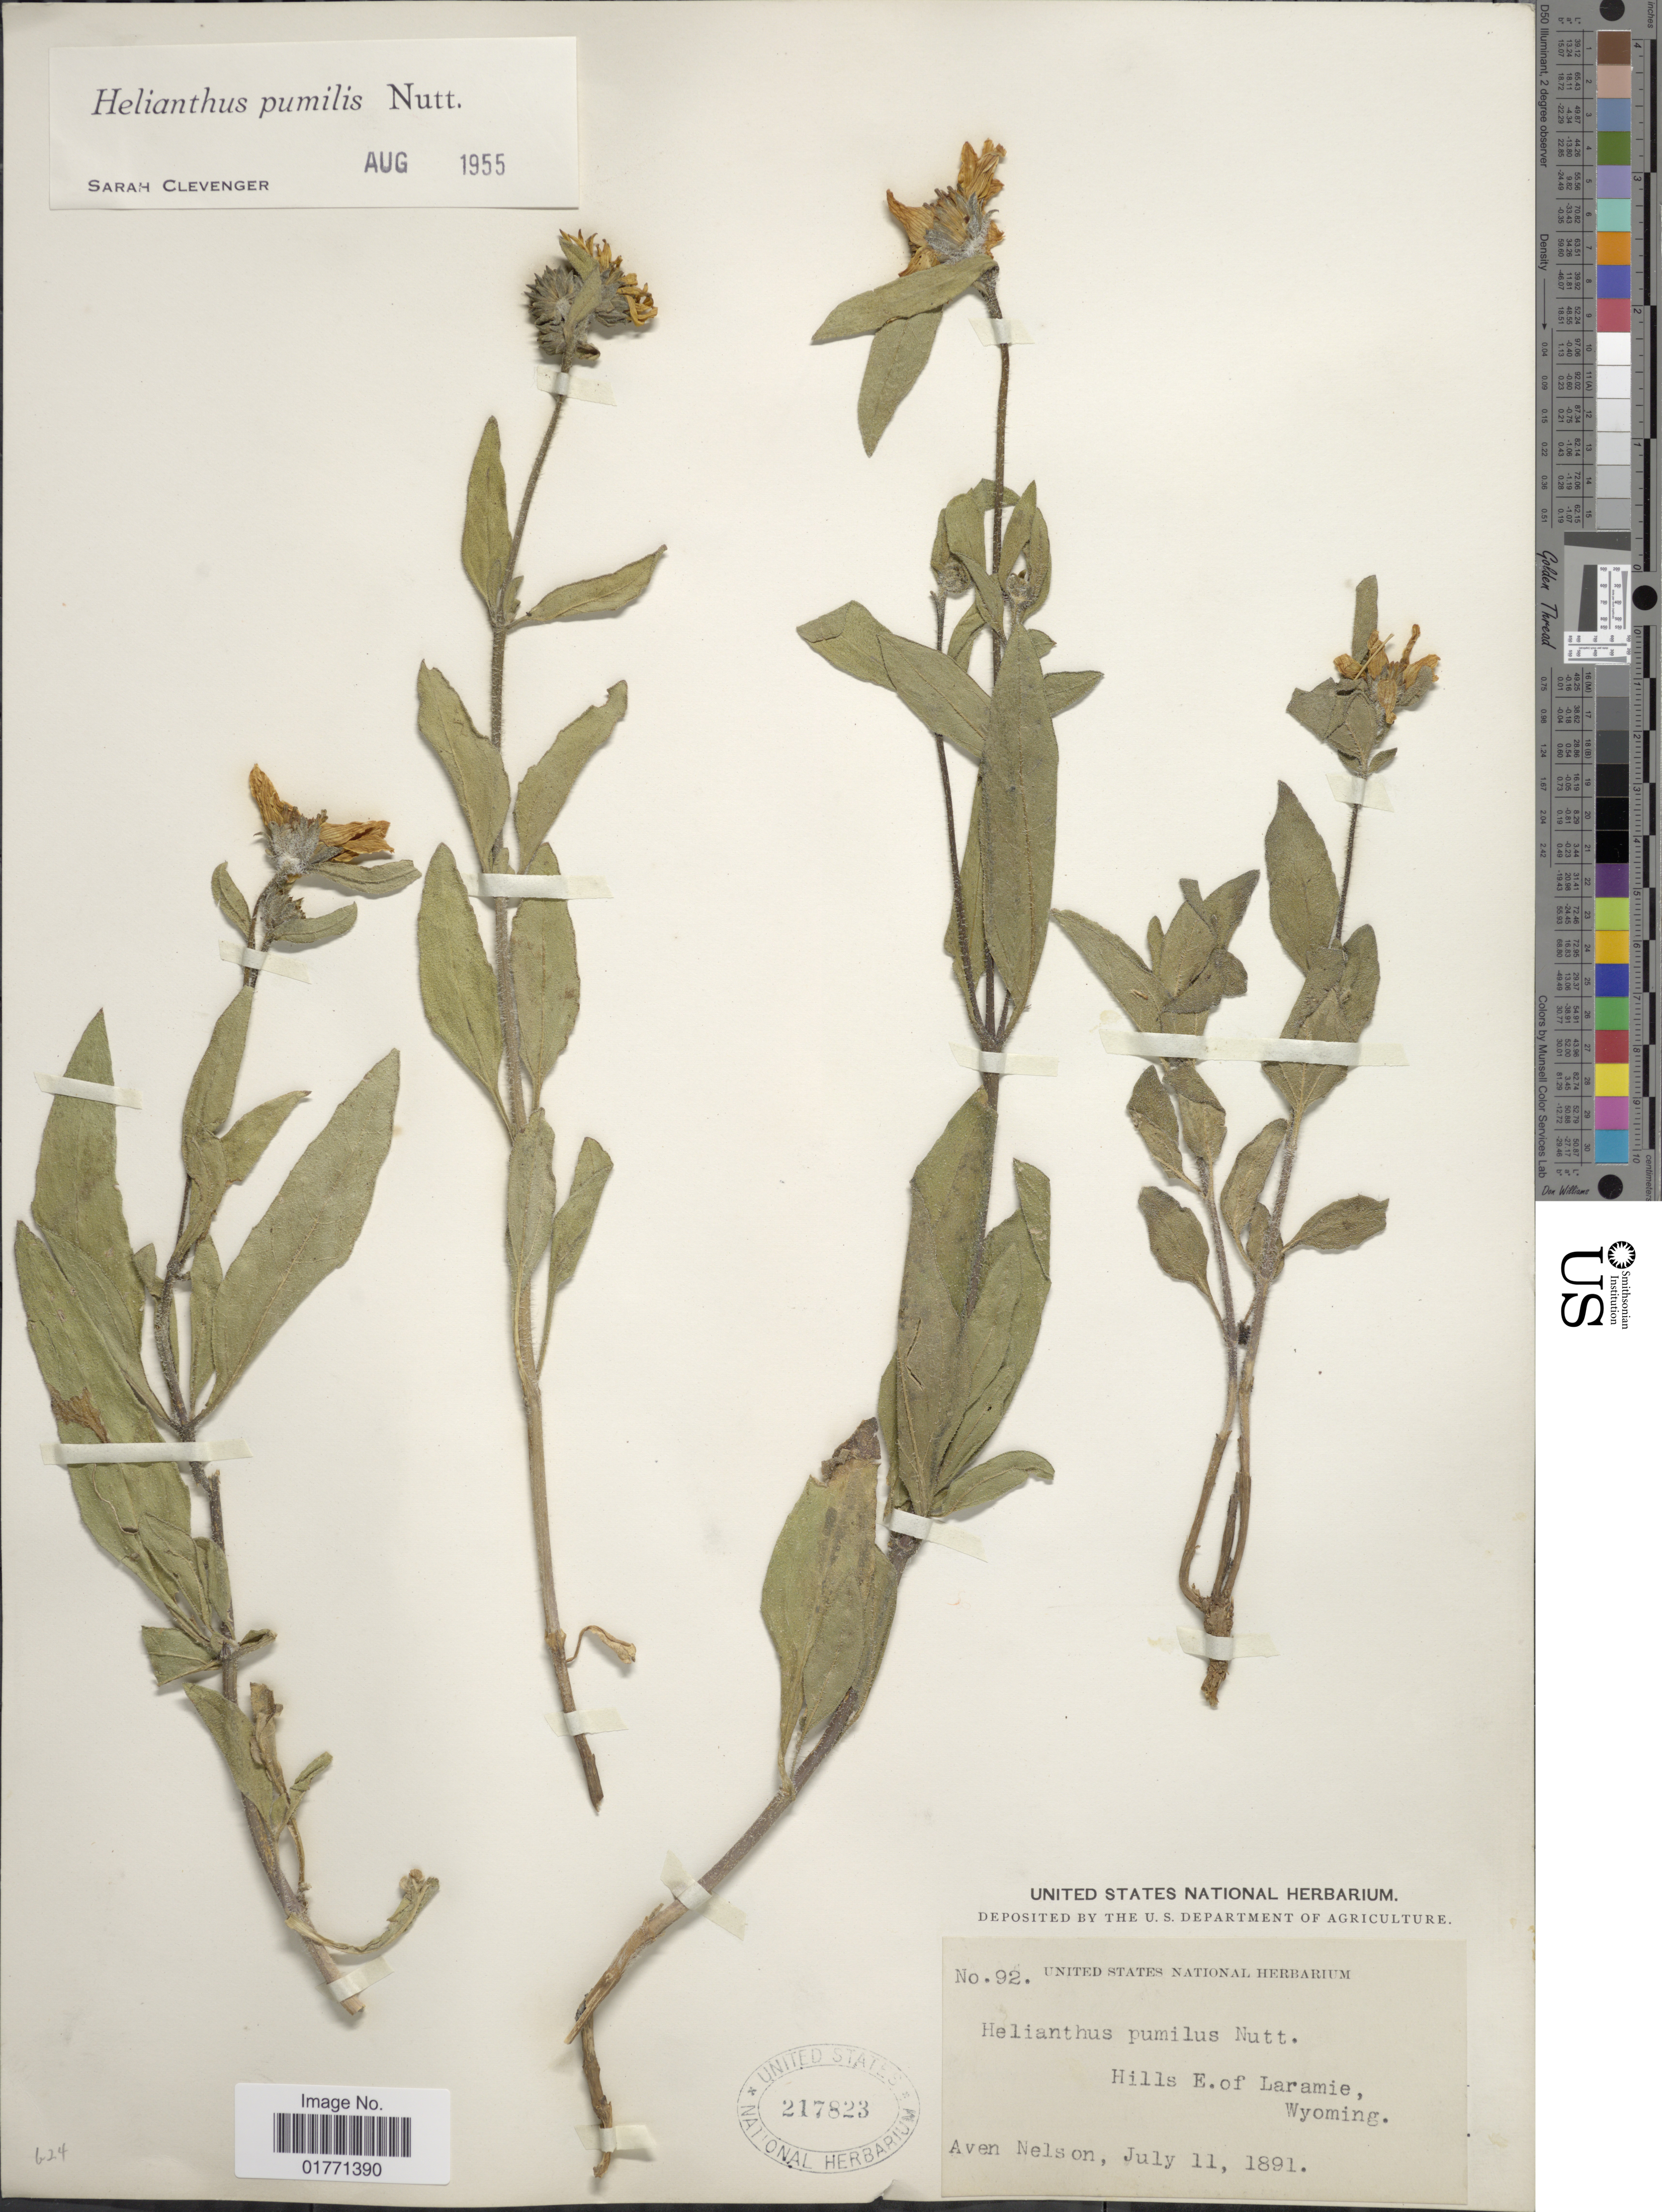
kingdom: Plantae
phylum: Tracheophyta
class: Magnoliopsida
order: Asterales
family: Asteraceae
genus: Helianthus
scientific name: Helianthus pumilis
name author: Nutt.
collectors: A. Nelson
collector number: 92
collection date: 1891-07-11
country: United States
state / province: Wyoming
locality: Hills E. of Laramie.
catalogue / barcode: US 217823